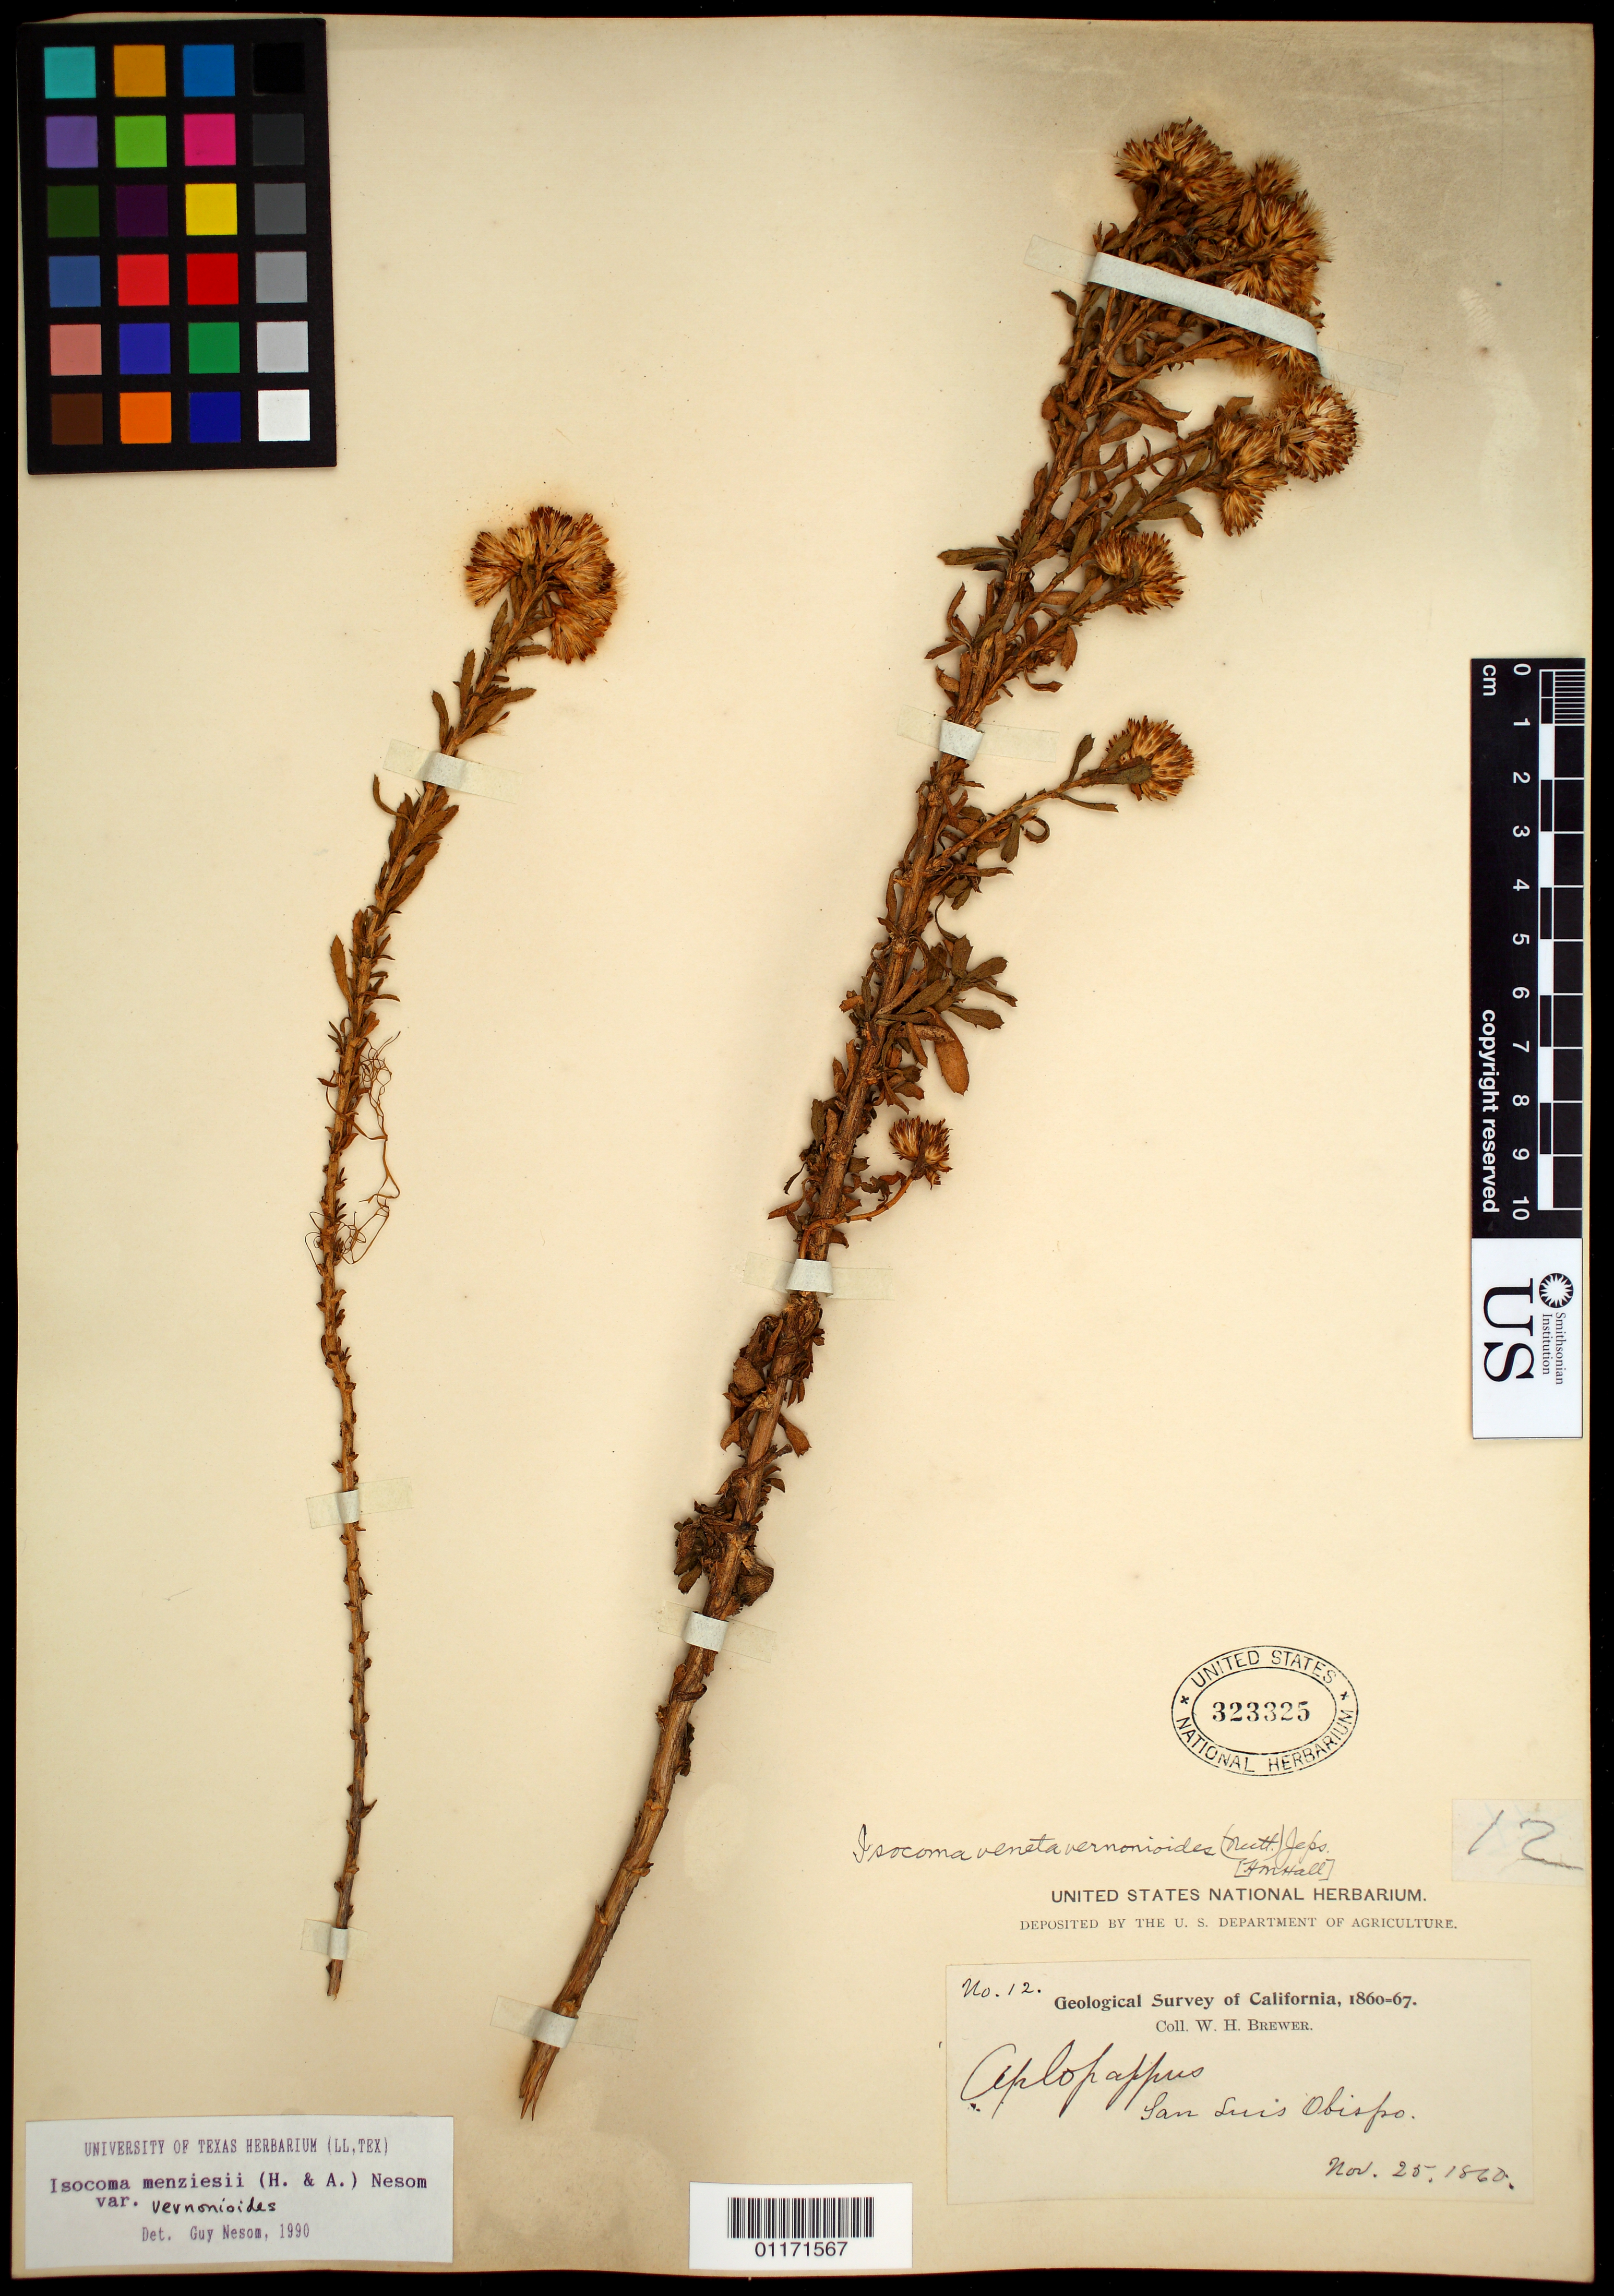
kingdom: Plantae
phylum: Tracheophyta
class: Magnoliopsida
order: Asterales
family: Asteraceae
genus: Isocoma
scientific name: Isocoma menziesii var. vernonioides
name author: (Nutt.) G.L. Nesom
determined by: Nesom, Guy L.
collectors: W. H. Brewer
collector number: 12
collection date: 1860-11-25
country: United States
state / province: California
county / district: San Luis Obispo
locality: San Luis Obispo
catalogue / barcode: US 323325